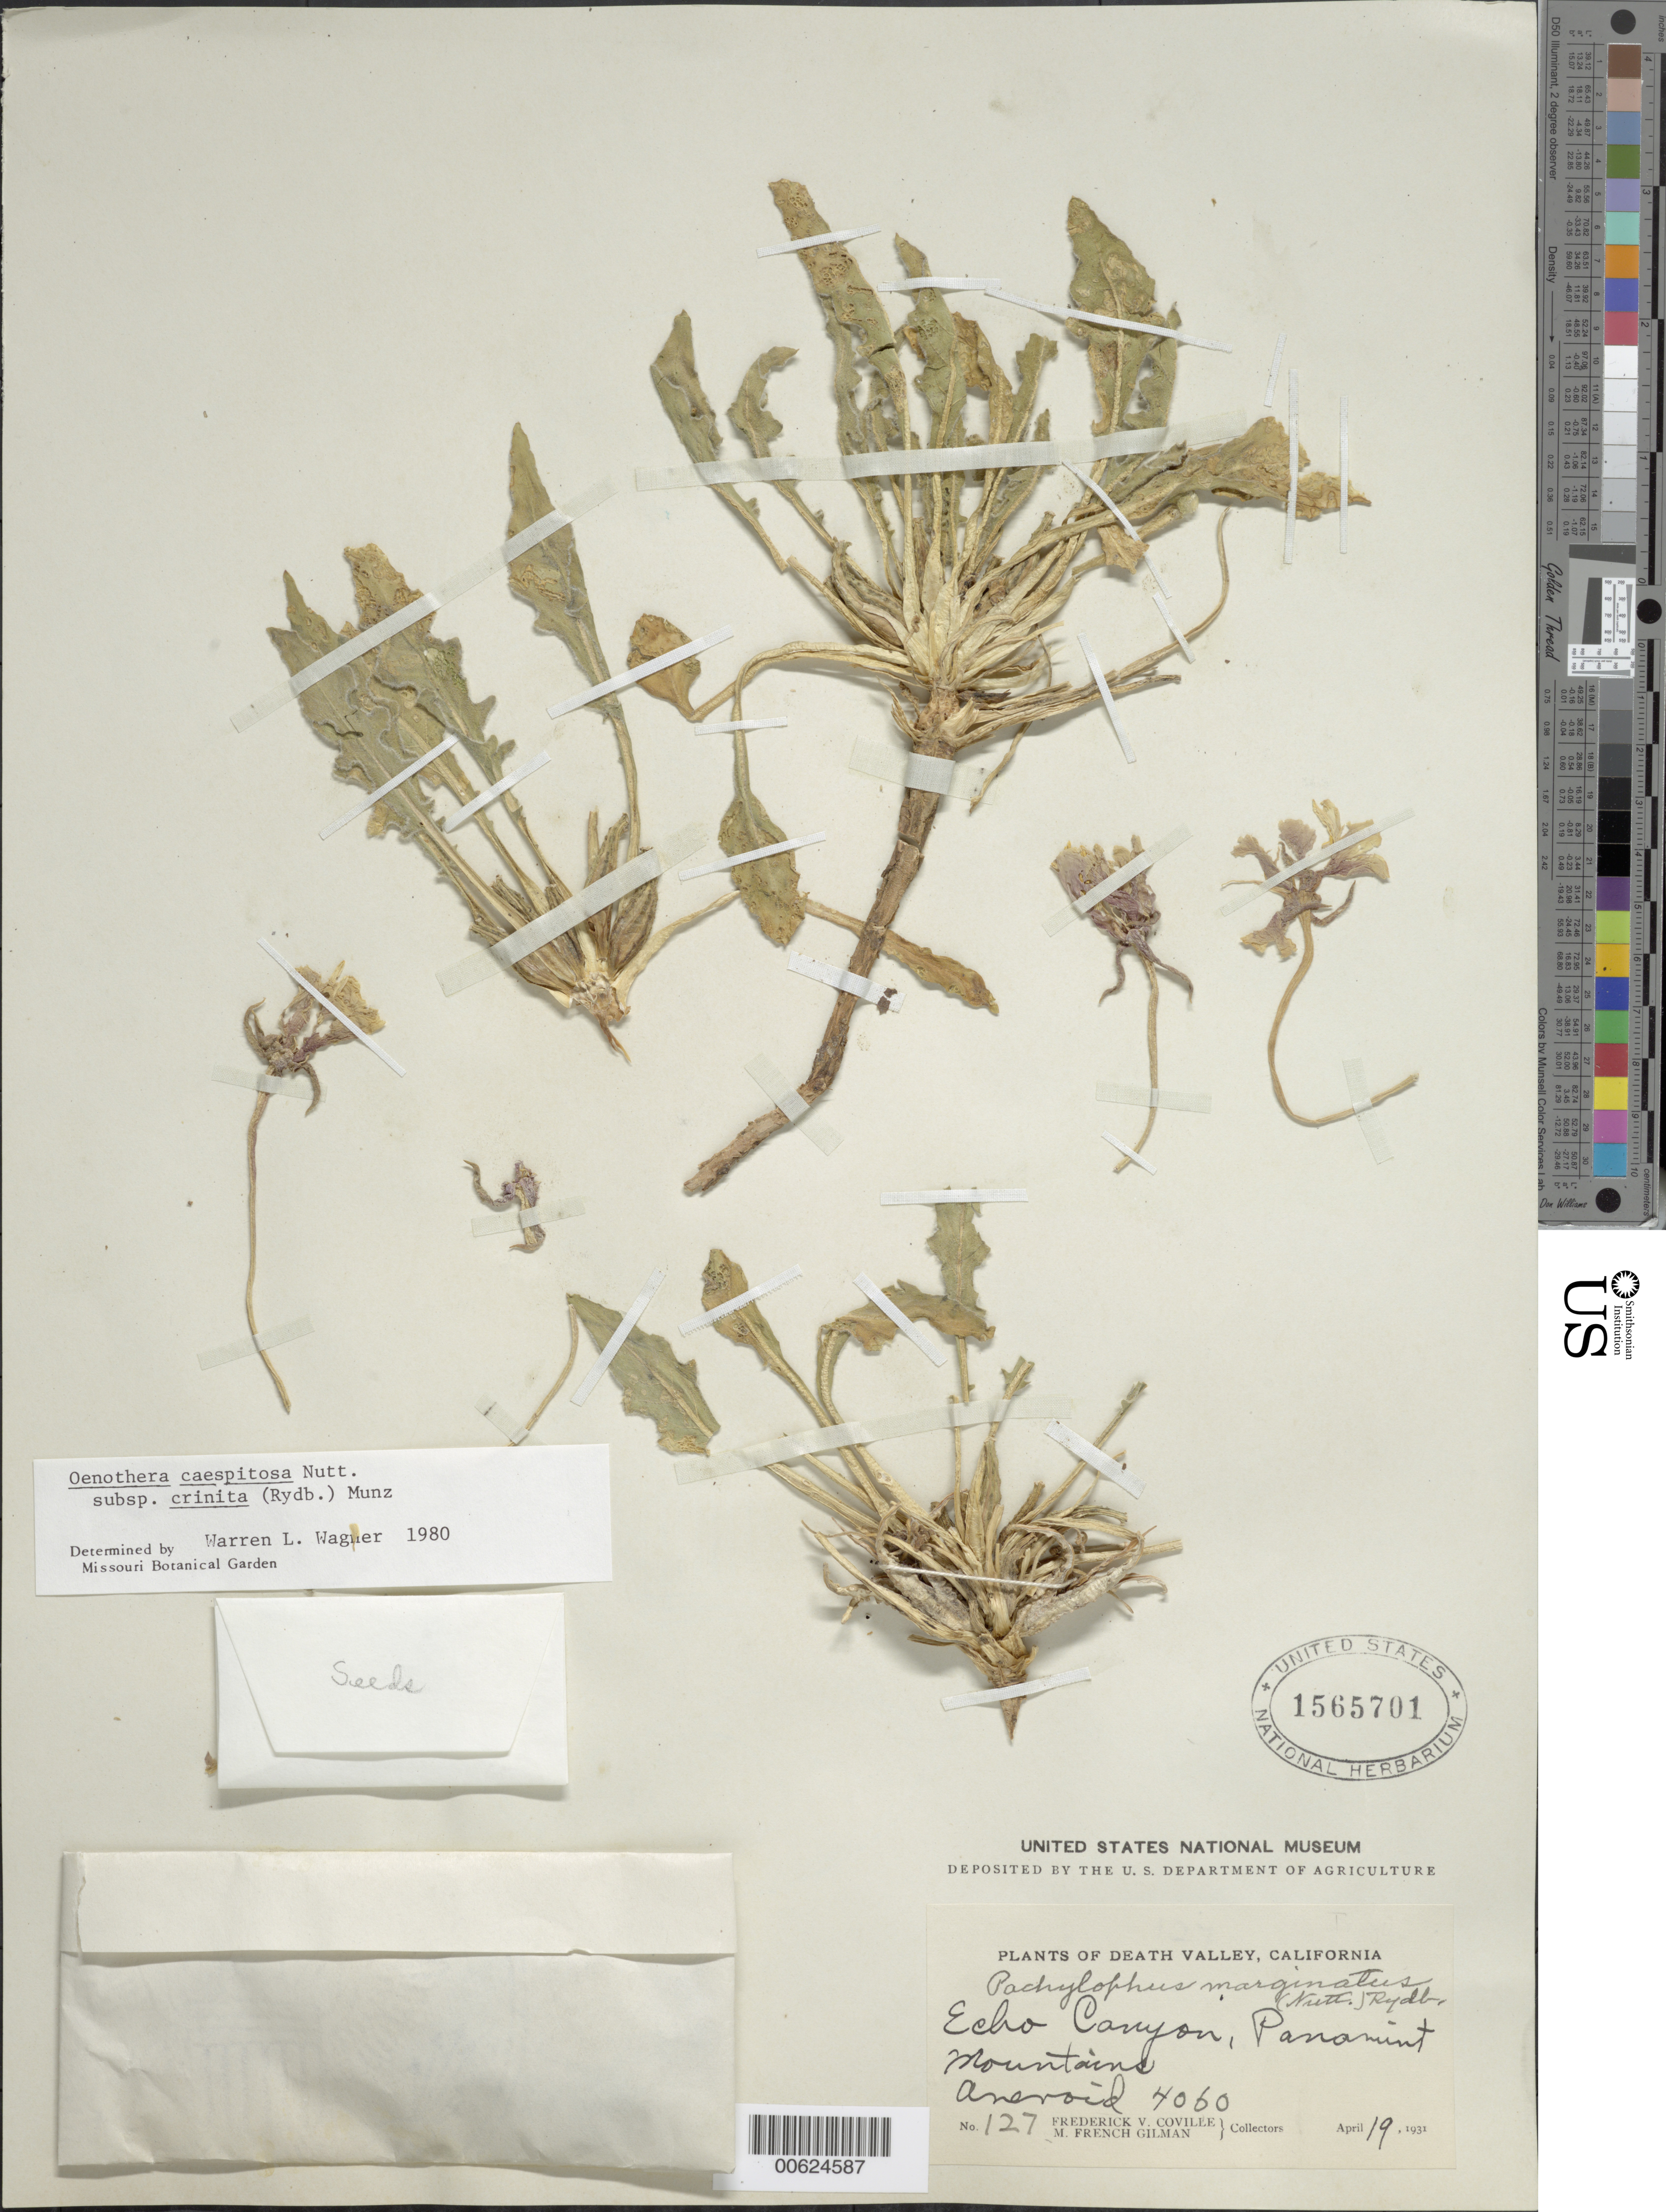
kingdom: Plantae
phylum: Tracheophyta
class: Magnoliopsida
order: Myrtales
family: Onagraceae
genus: Oenothera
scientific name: Oenothera cespitosa subsp. crinita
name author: (Rydb.) Munz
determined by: Wagner, W. L., (BOT), Smithsonian Institution - National Museum of Natural History (UNITED STATES)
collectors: F. V. Coville & M. F. Gilman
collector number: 127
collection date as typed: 19 Apr 1931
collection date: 1931-04-19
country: United States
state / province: California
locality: Death Valley, Echo Canyon, Panamint mountain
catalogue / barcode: US 1565701